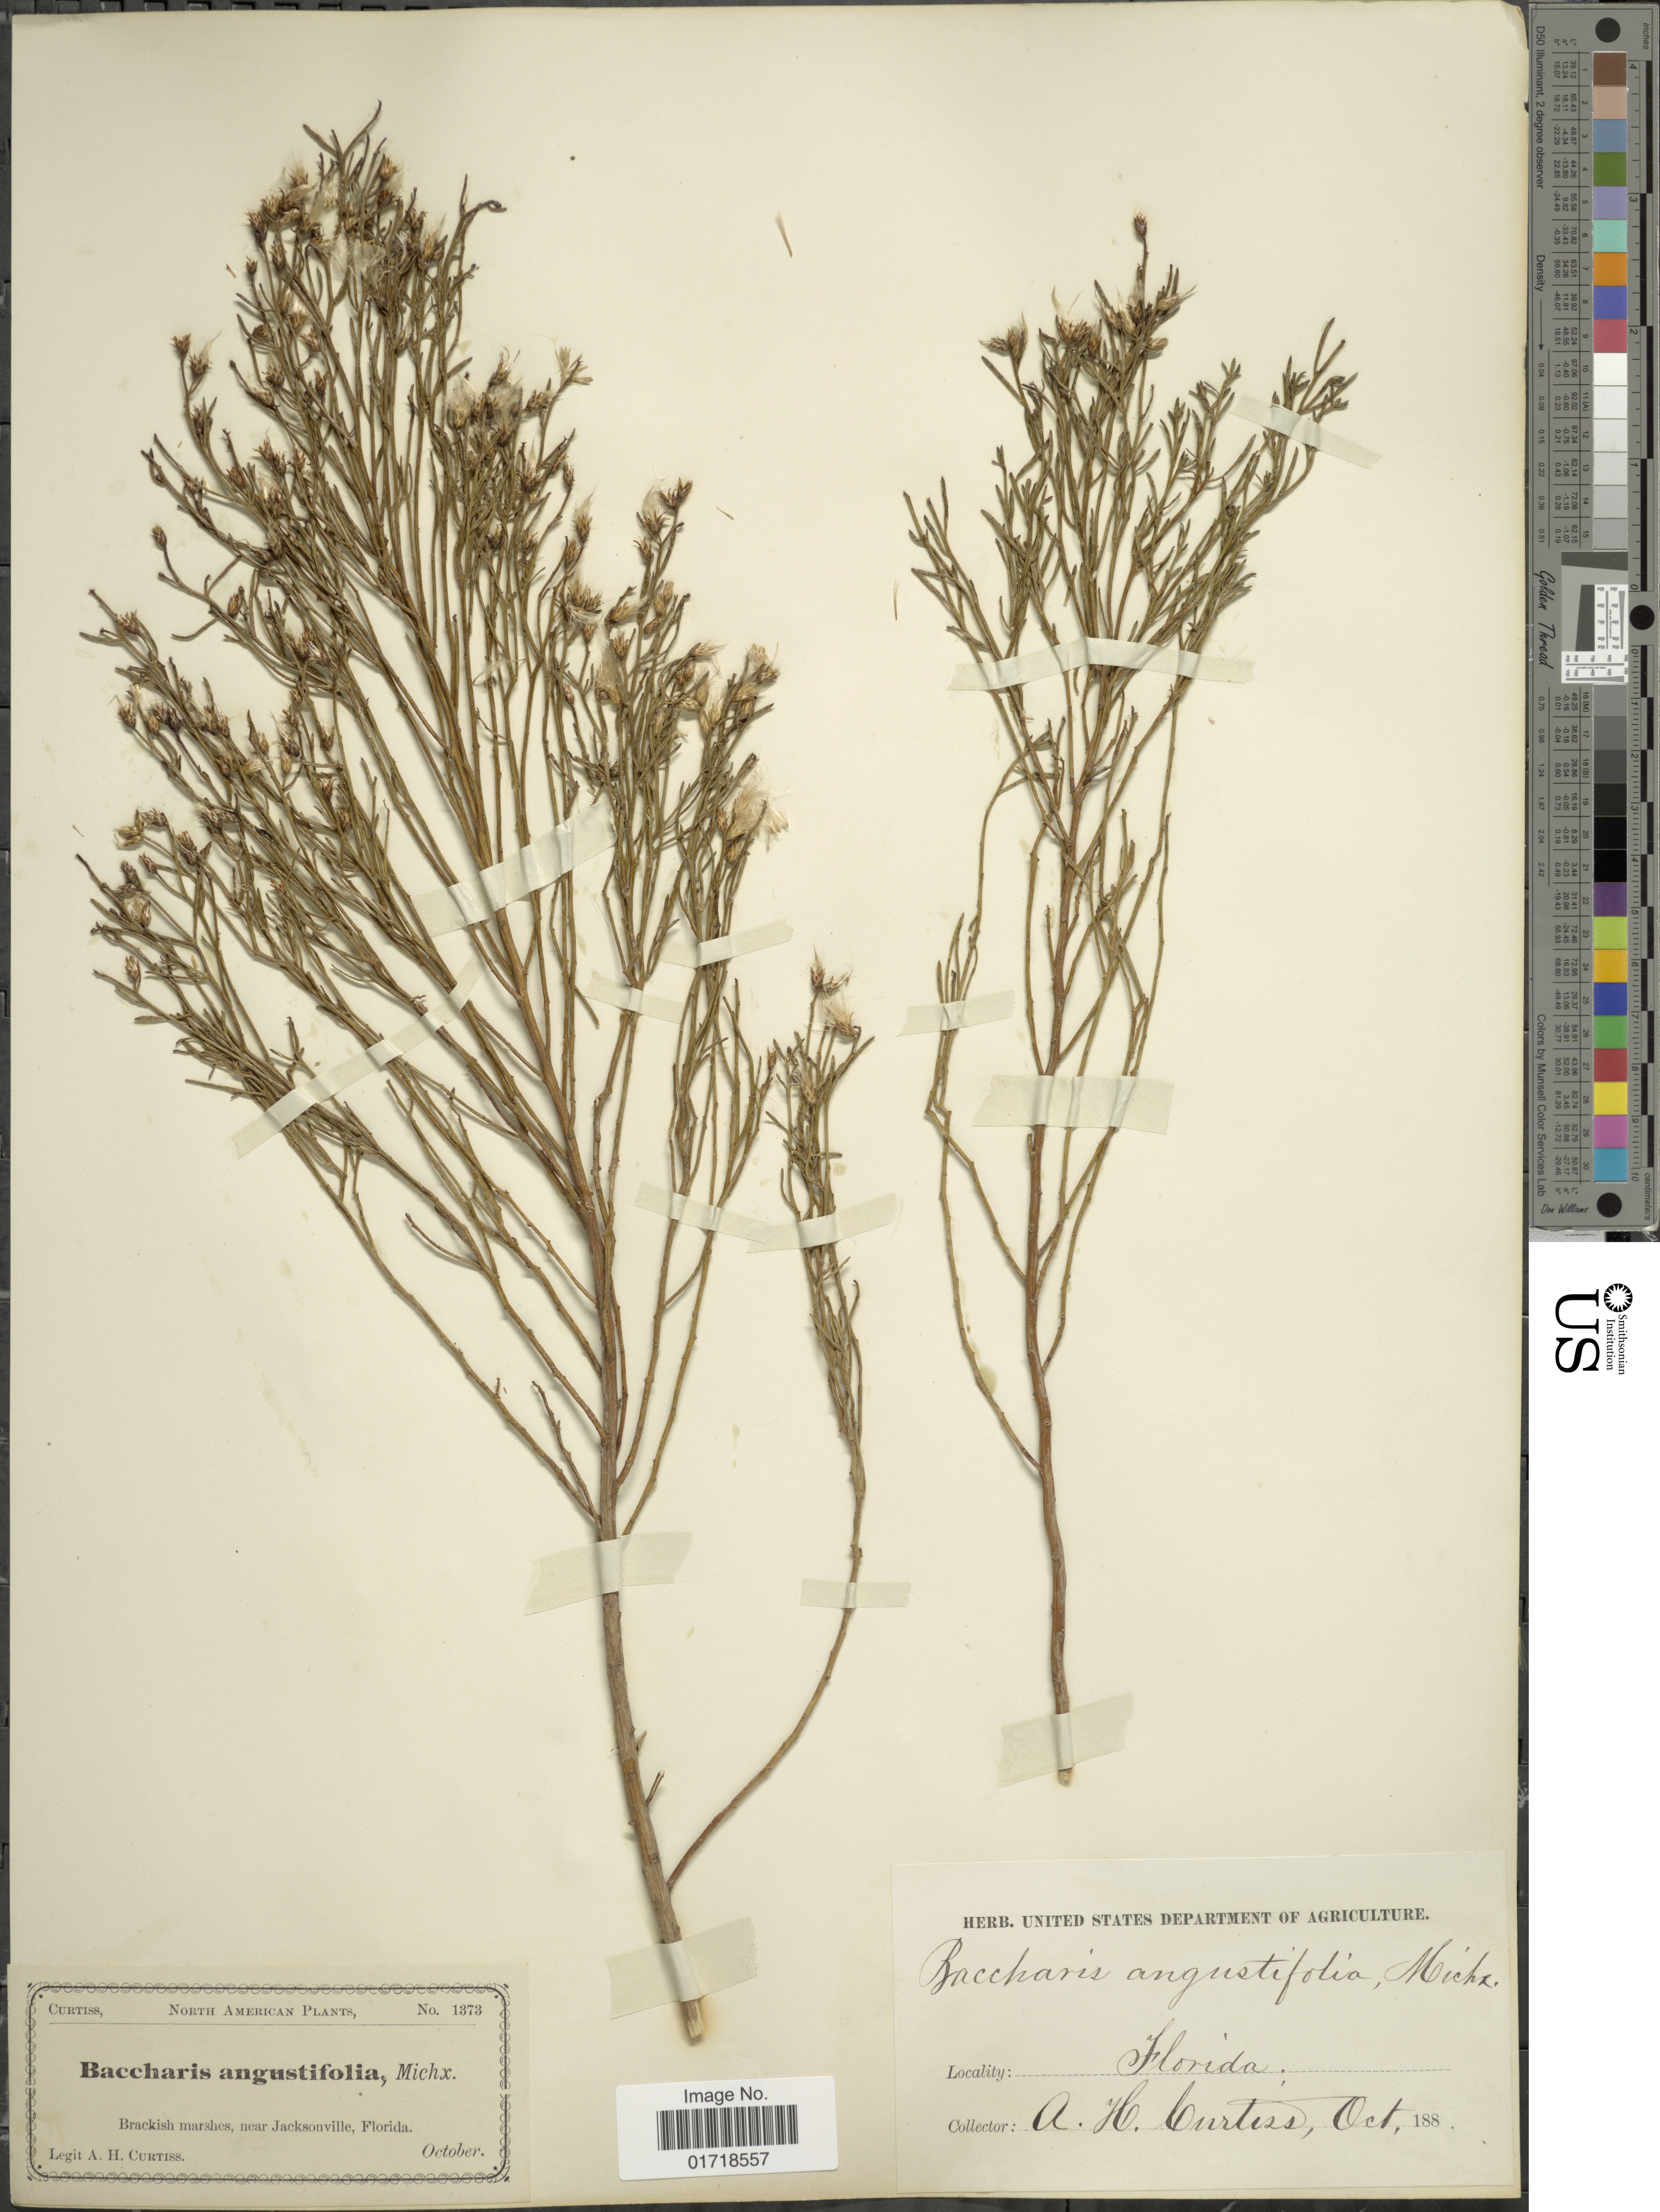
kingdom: Plantae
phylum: Tracheophyta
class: Magnoliopsida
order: Asterales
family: Asteraceae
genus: Baccharis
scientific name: Baccharis angustifolia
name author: Michx.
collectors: A. H. Curtiss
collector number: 1373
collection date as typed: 188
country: United States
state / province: Florida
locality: Brackish Marshes, near Jacksonville.